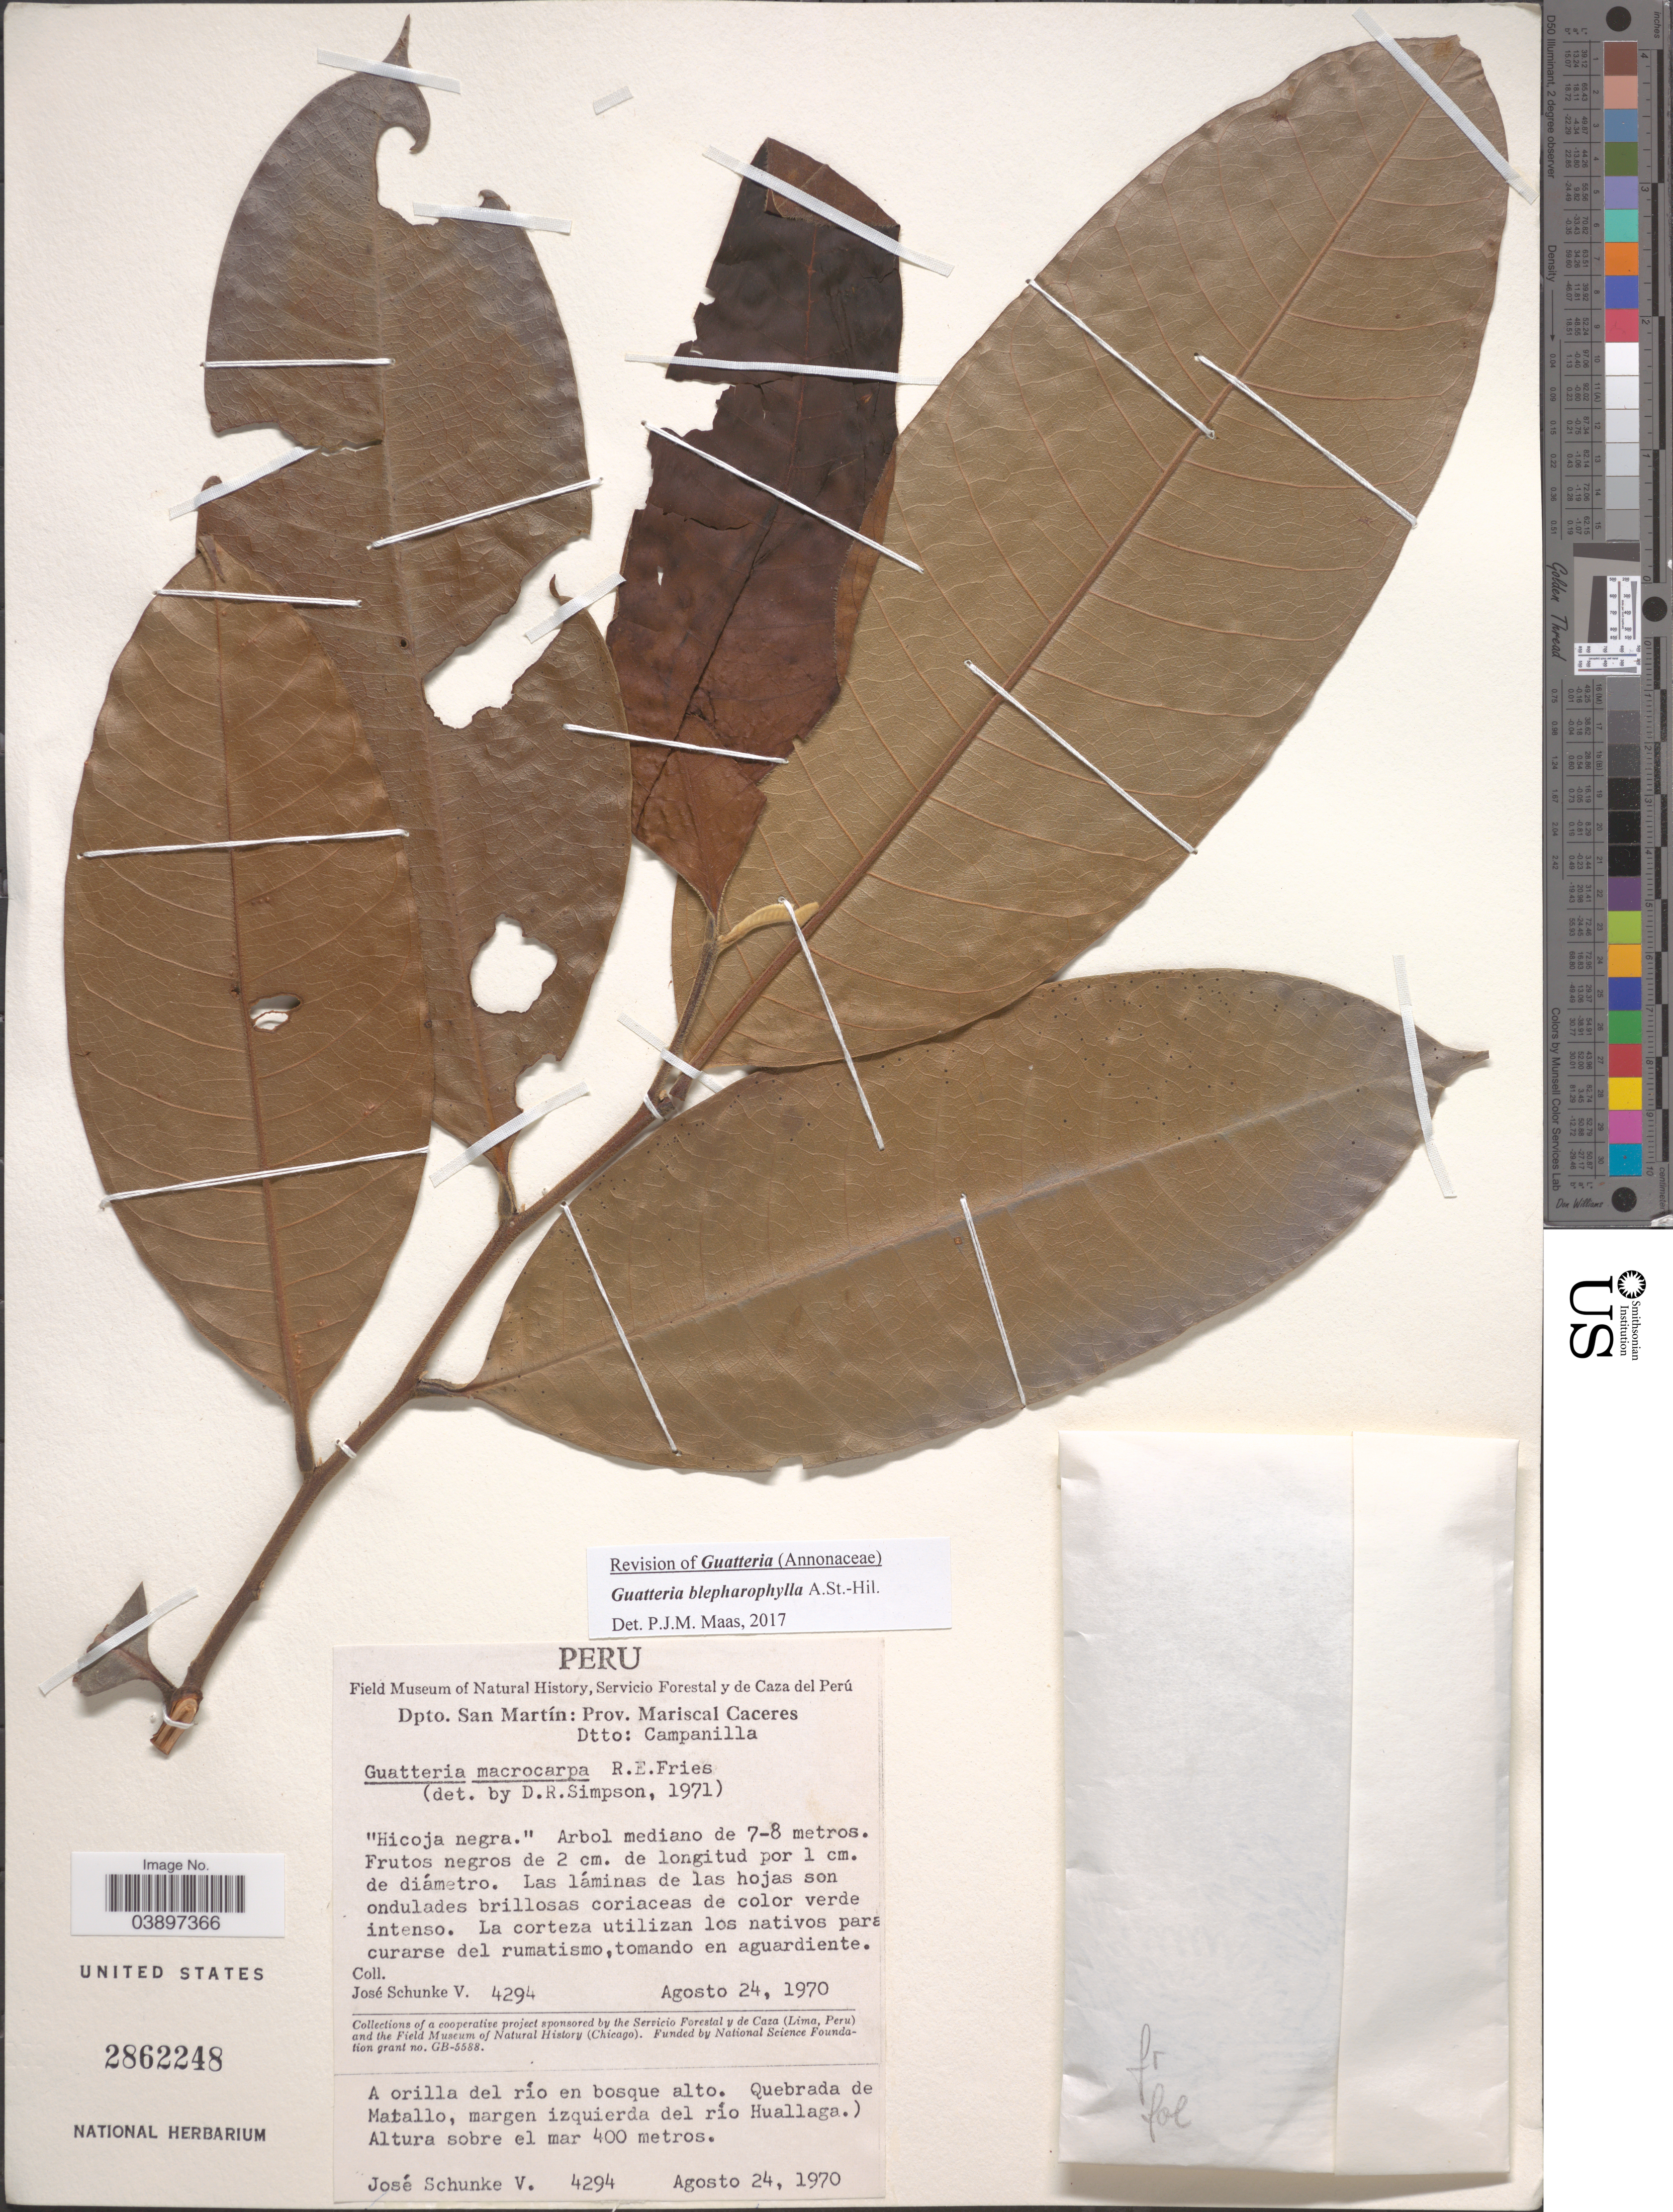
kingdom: Plantae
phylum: Tracheophyta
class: Magnoliopsida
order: Magnoliales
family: Annonaceae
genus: Guatteria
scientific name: Guatteria blepharophylla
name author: Mart.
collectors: J. Schunke Vigo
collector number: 4294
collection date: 1970-08-24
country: Peru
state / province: San Martín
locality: Dpto. San Martín: Prov. Mariscal Caceres. Dtto: Campanilla. A orillo del río en bosque alto. Quebrada de Matallo, margen izquierda del río Huallaga).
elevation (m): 400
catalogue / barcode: US 2862248